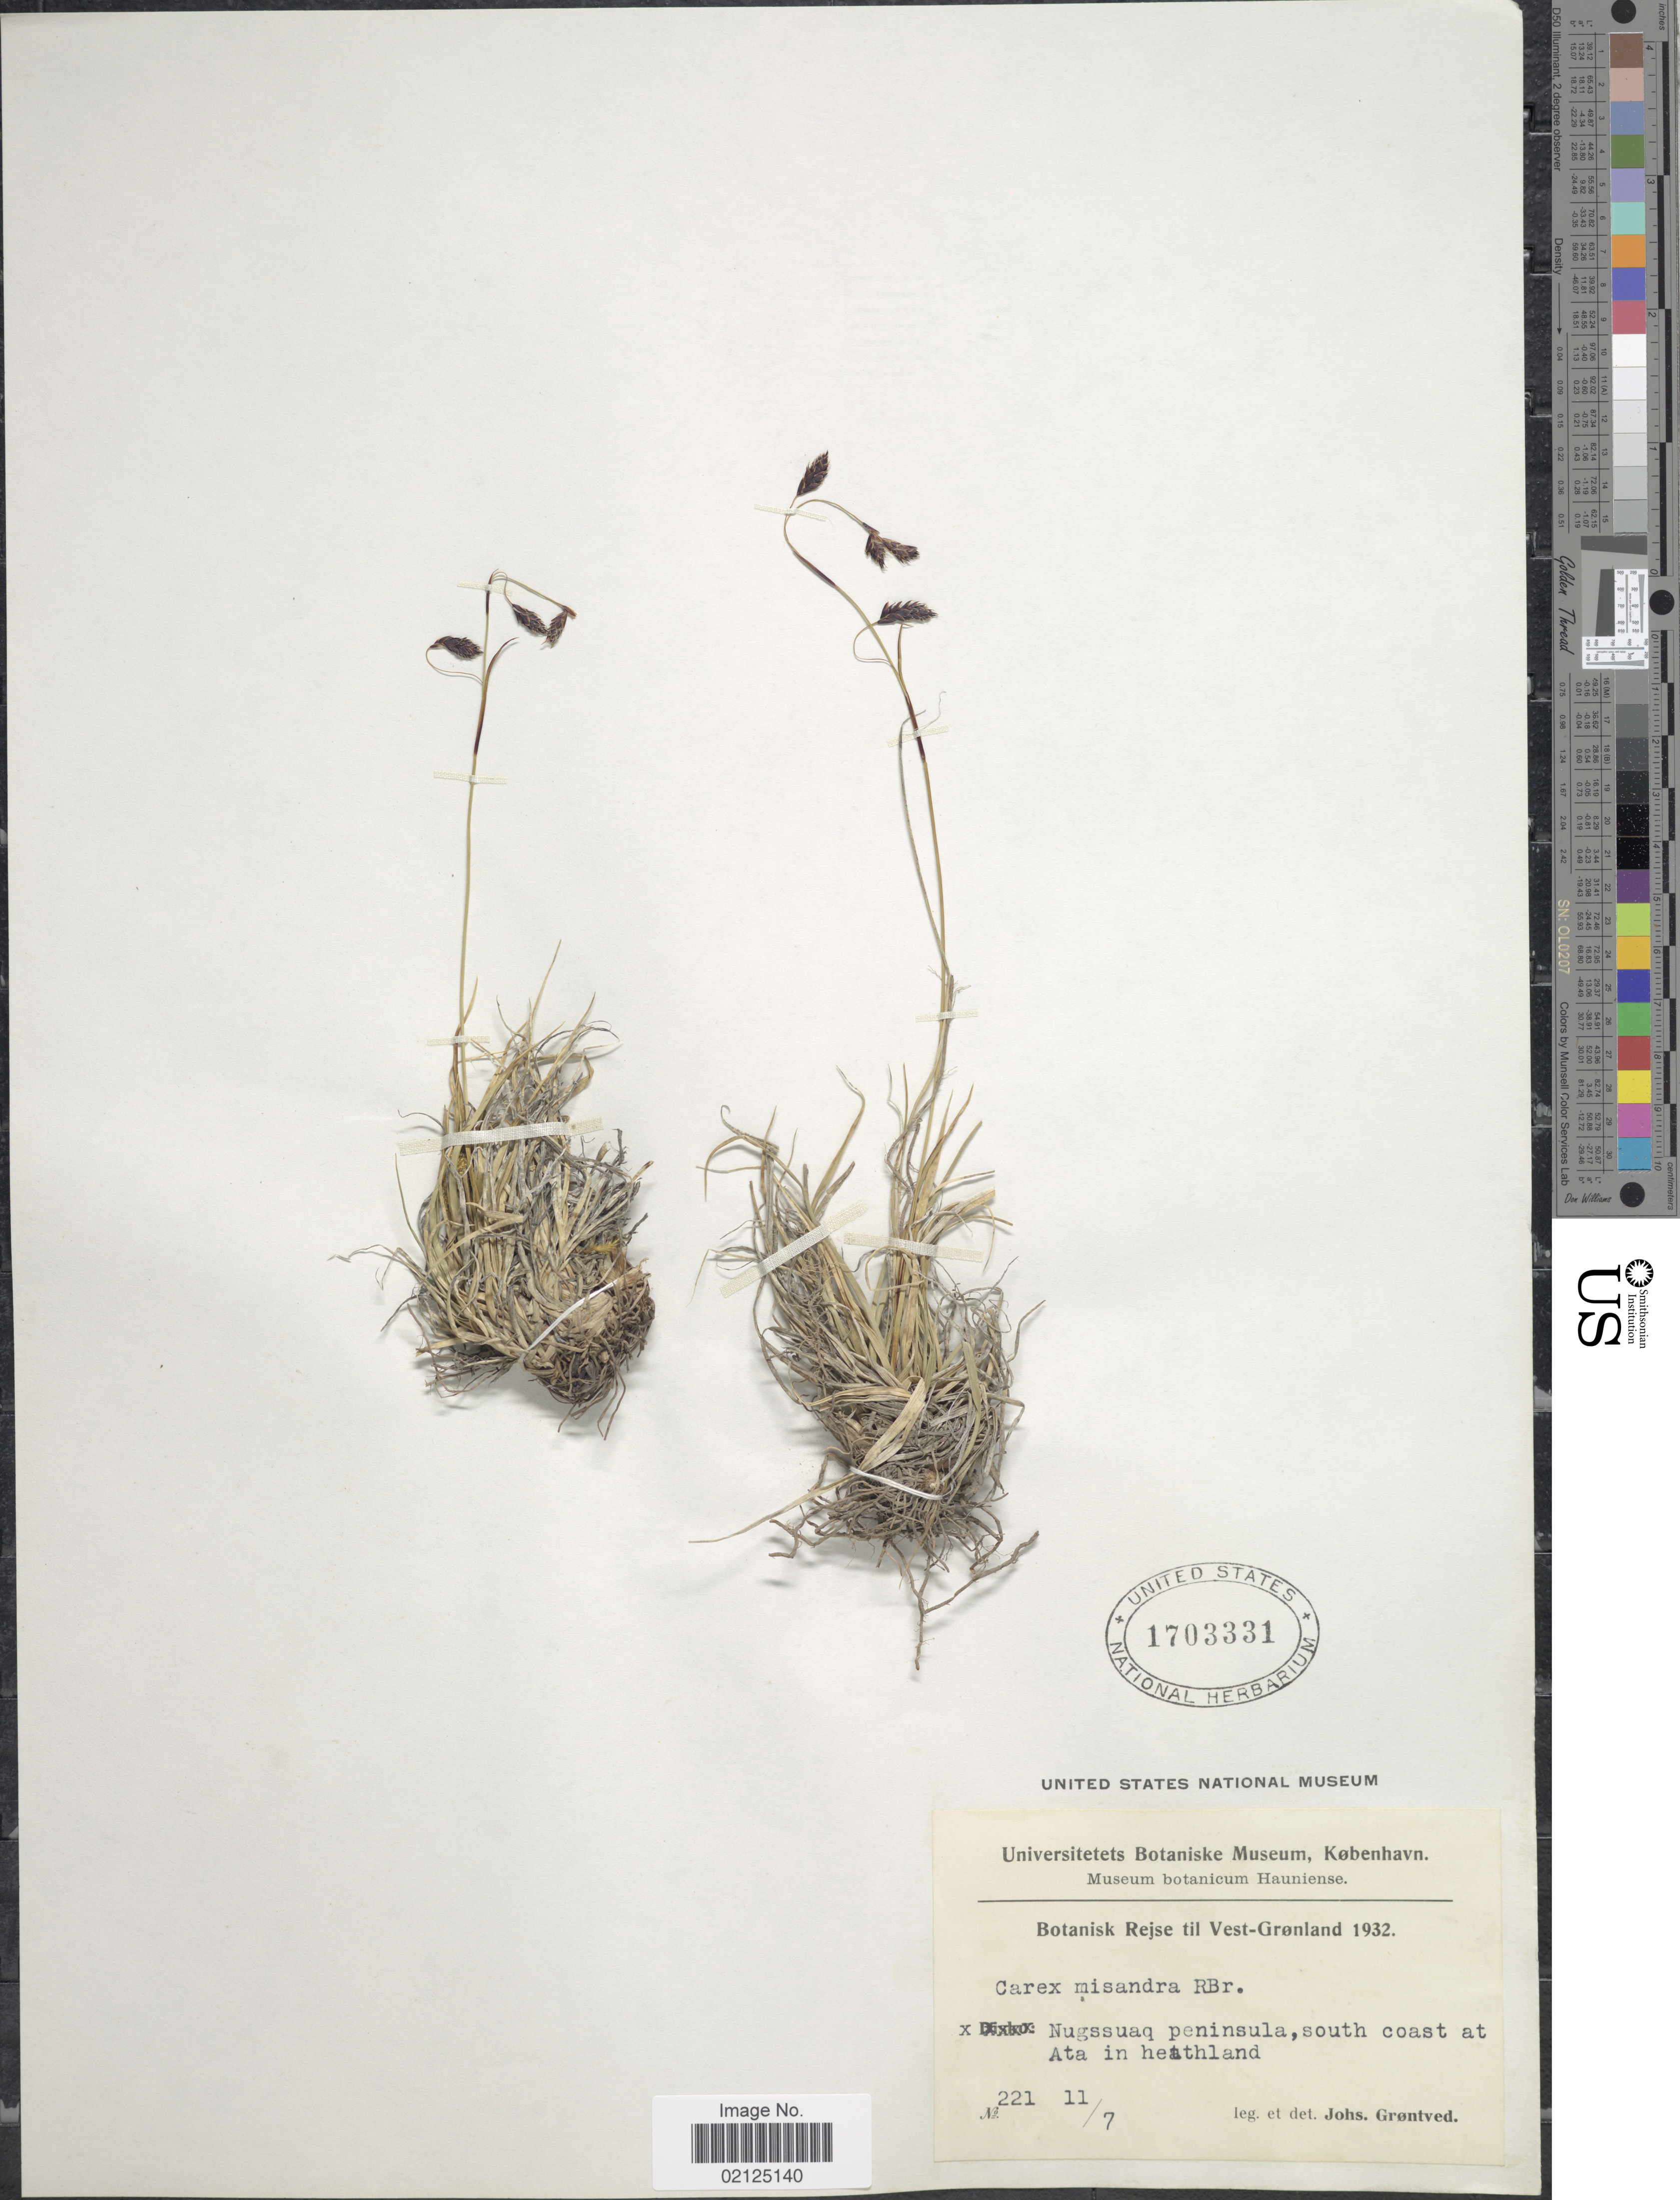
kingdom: Plantae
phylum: Tracheophyta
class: Liliopsida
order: Poales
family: Cyperaceae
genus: Carex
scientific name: Carex fuliginosa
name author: Schkuhr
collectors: J. Grøntved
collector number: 221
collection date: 1932-07-11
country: Greenland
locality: Vest-Grørland, Nugssuaq peninsula, south coast at Ata in heathland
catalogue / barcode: US 1703331